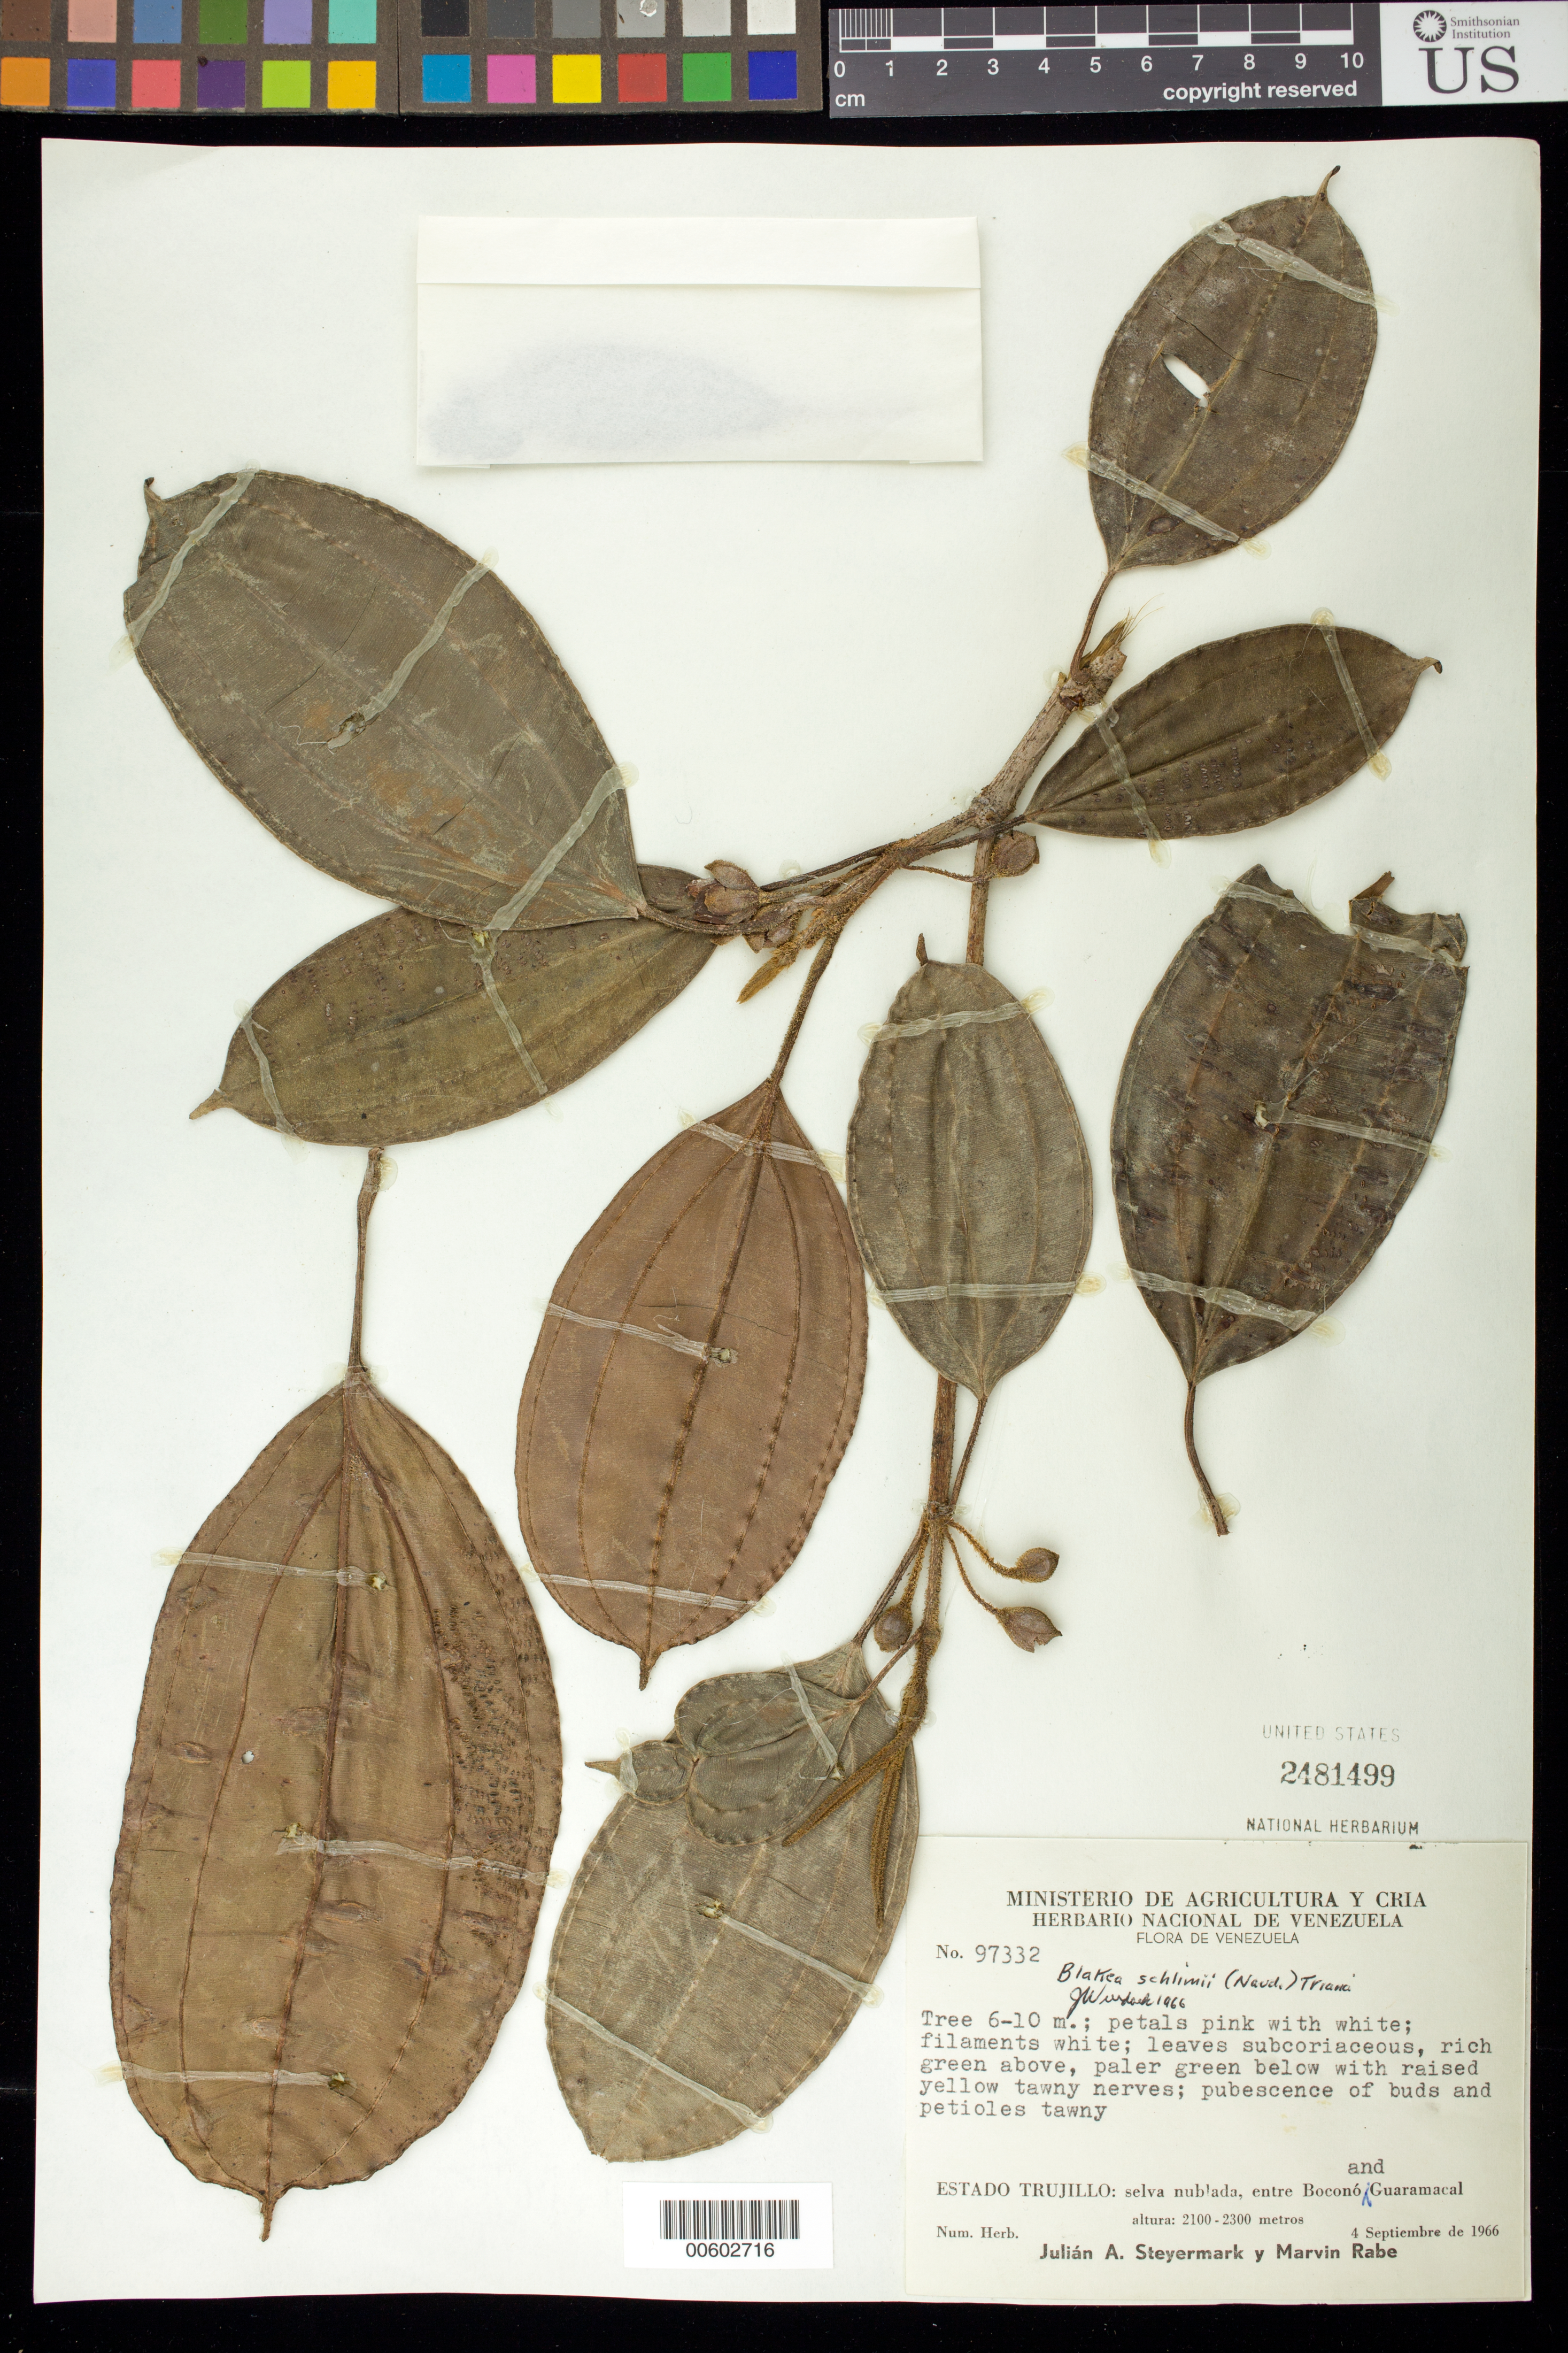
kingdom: Plantae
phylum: Tracheophyta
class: Magnoliopsida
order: Myrtales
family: Melastomataceae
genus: Blakea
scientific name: Blakea schlimii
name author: (Naudin) Triana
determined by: Wurdack, John J., (US), US (UNITED STATES)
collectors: J. Steyermark & M. Rabe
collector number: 97332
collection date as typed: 04 Sep 1966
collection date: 1966-09-04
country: Venezuela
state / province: Trujillo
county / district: Boconó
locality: Entre Boconó y Guaramacal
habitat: Selva nublada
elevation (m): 2100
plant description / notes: US, VEN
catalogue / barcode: US 2481499